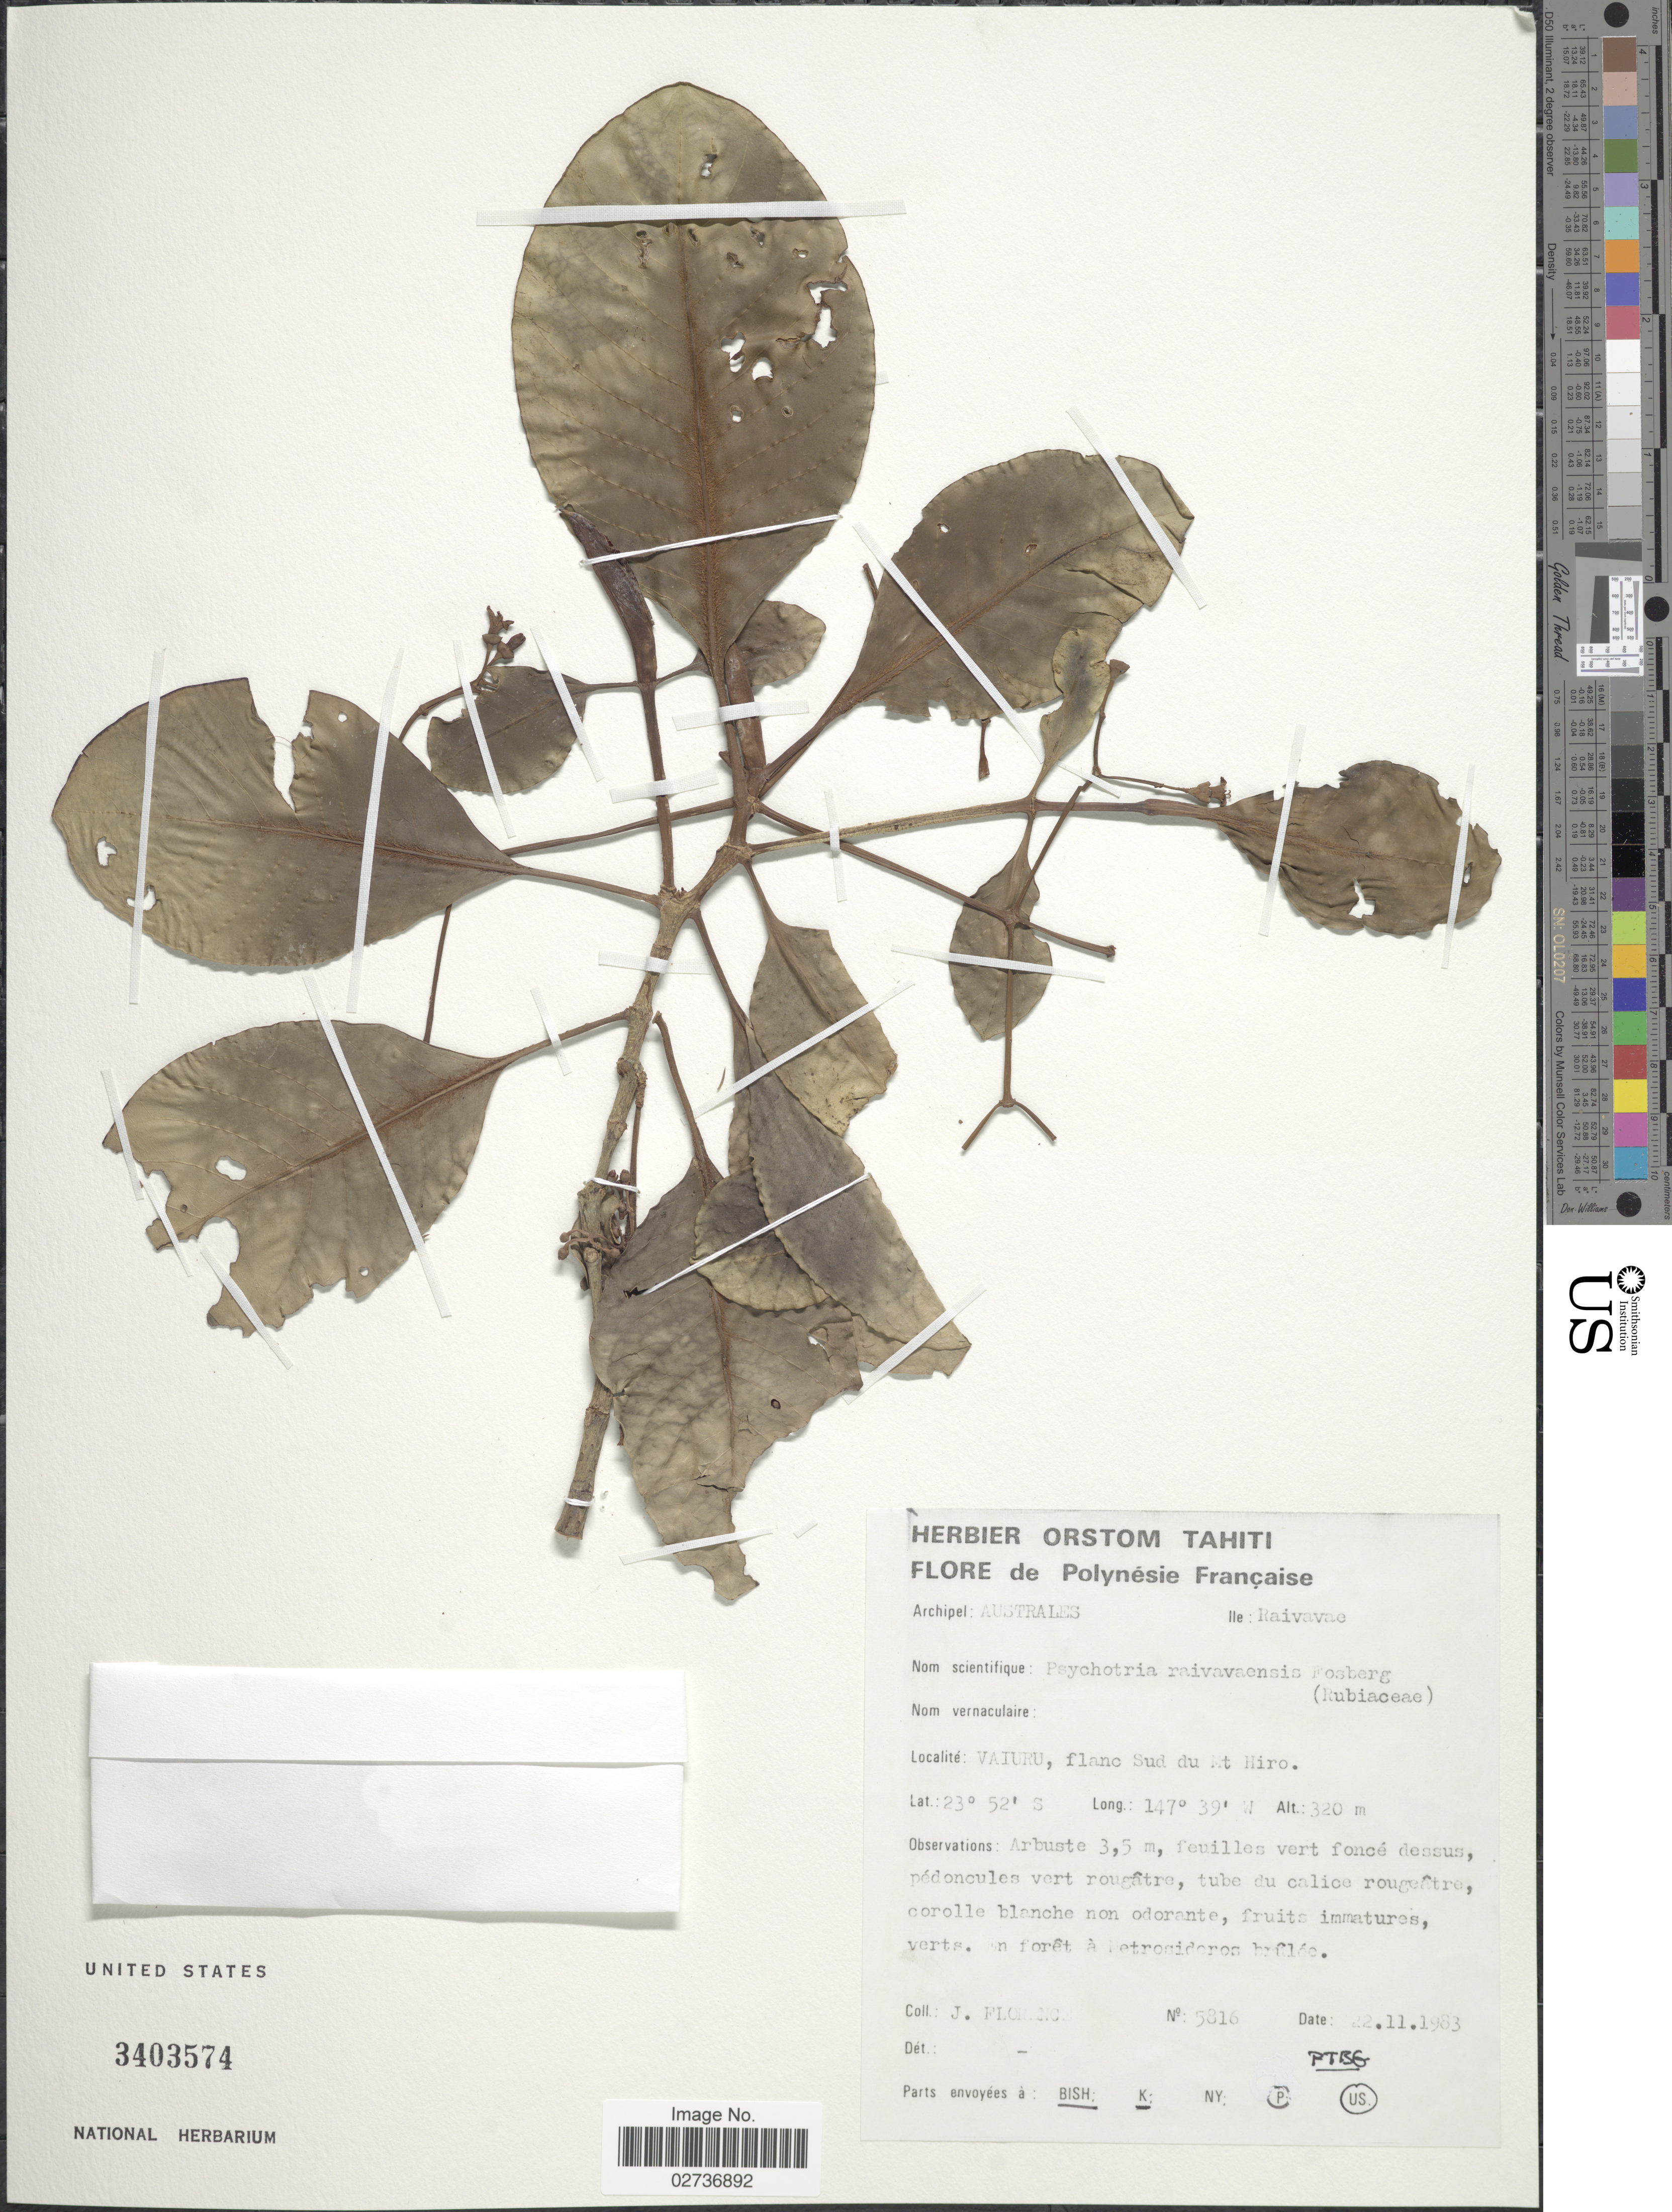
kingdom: Plantae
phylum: Tracheophyta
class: Magnoliopsida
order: Gentianales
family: Rubiaceae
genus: Psychotria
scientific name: Psychotria raivavaensis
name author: Fosberg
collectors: J. Florence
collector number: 5816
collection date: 1983-11-22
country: French Polynesia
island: Raivavae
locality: Archipel: Australes. Ile: Raivavae. Vaiuru, flanc Sud du Mt Hiro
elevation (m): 320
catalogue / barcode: US 3403574